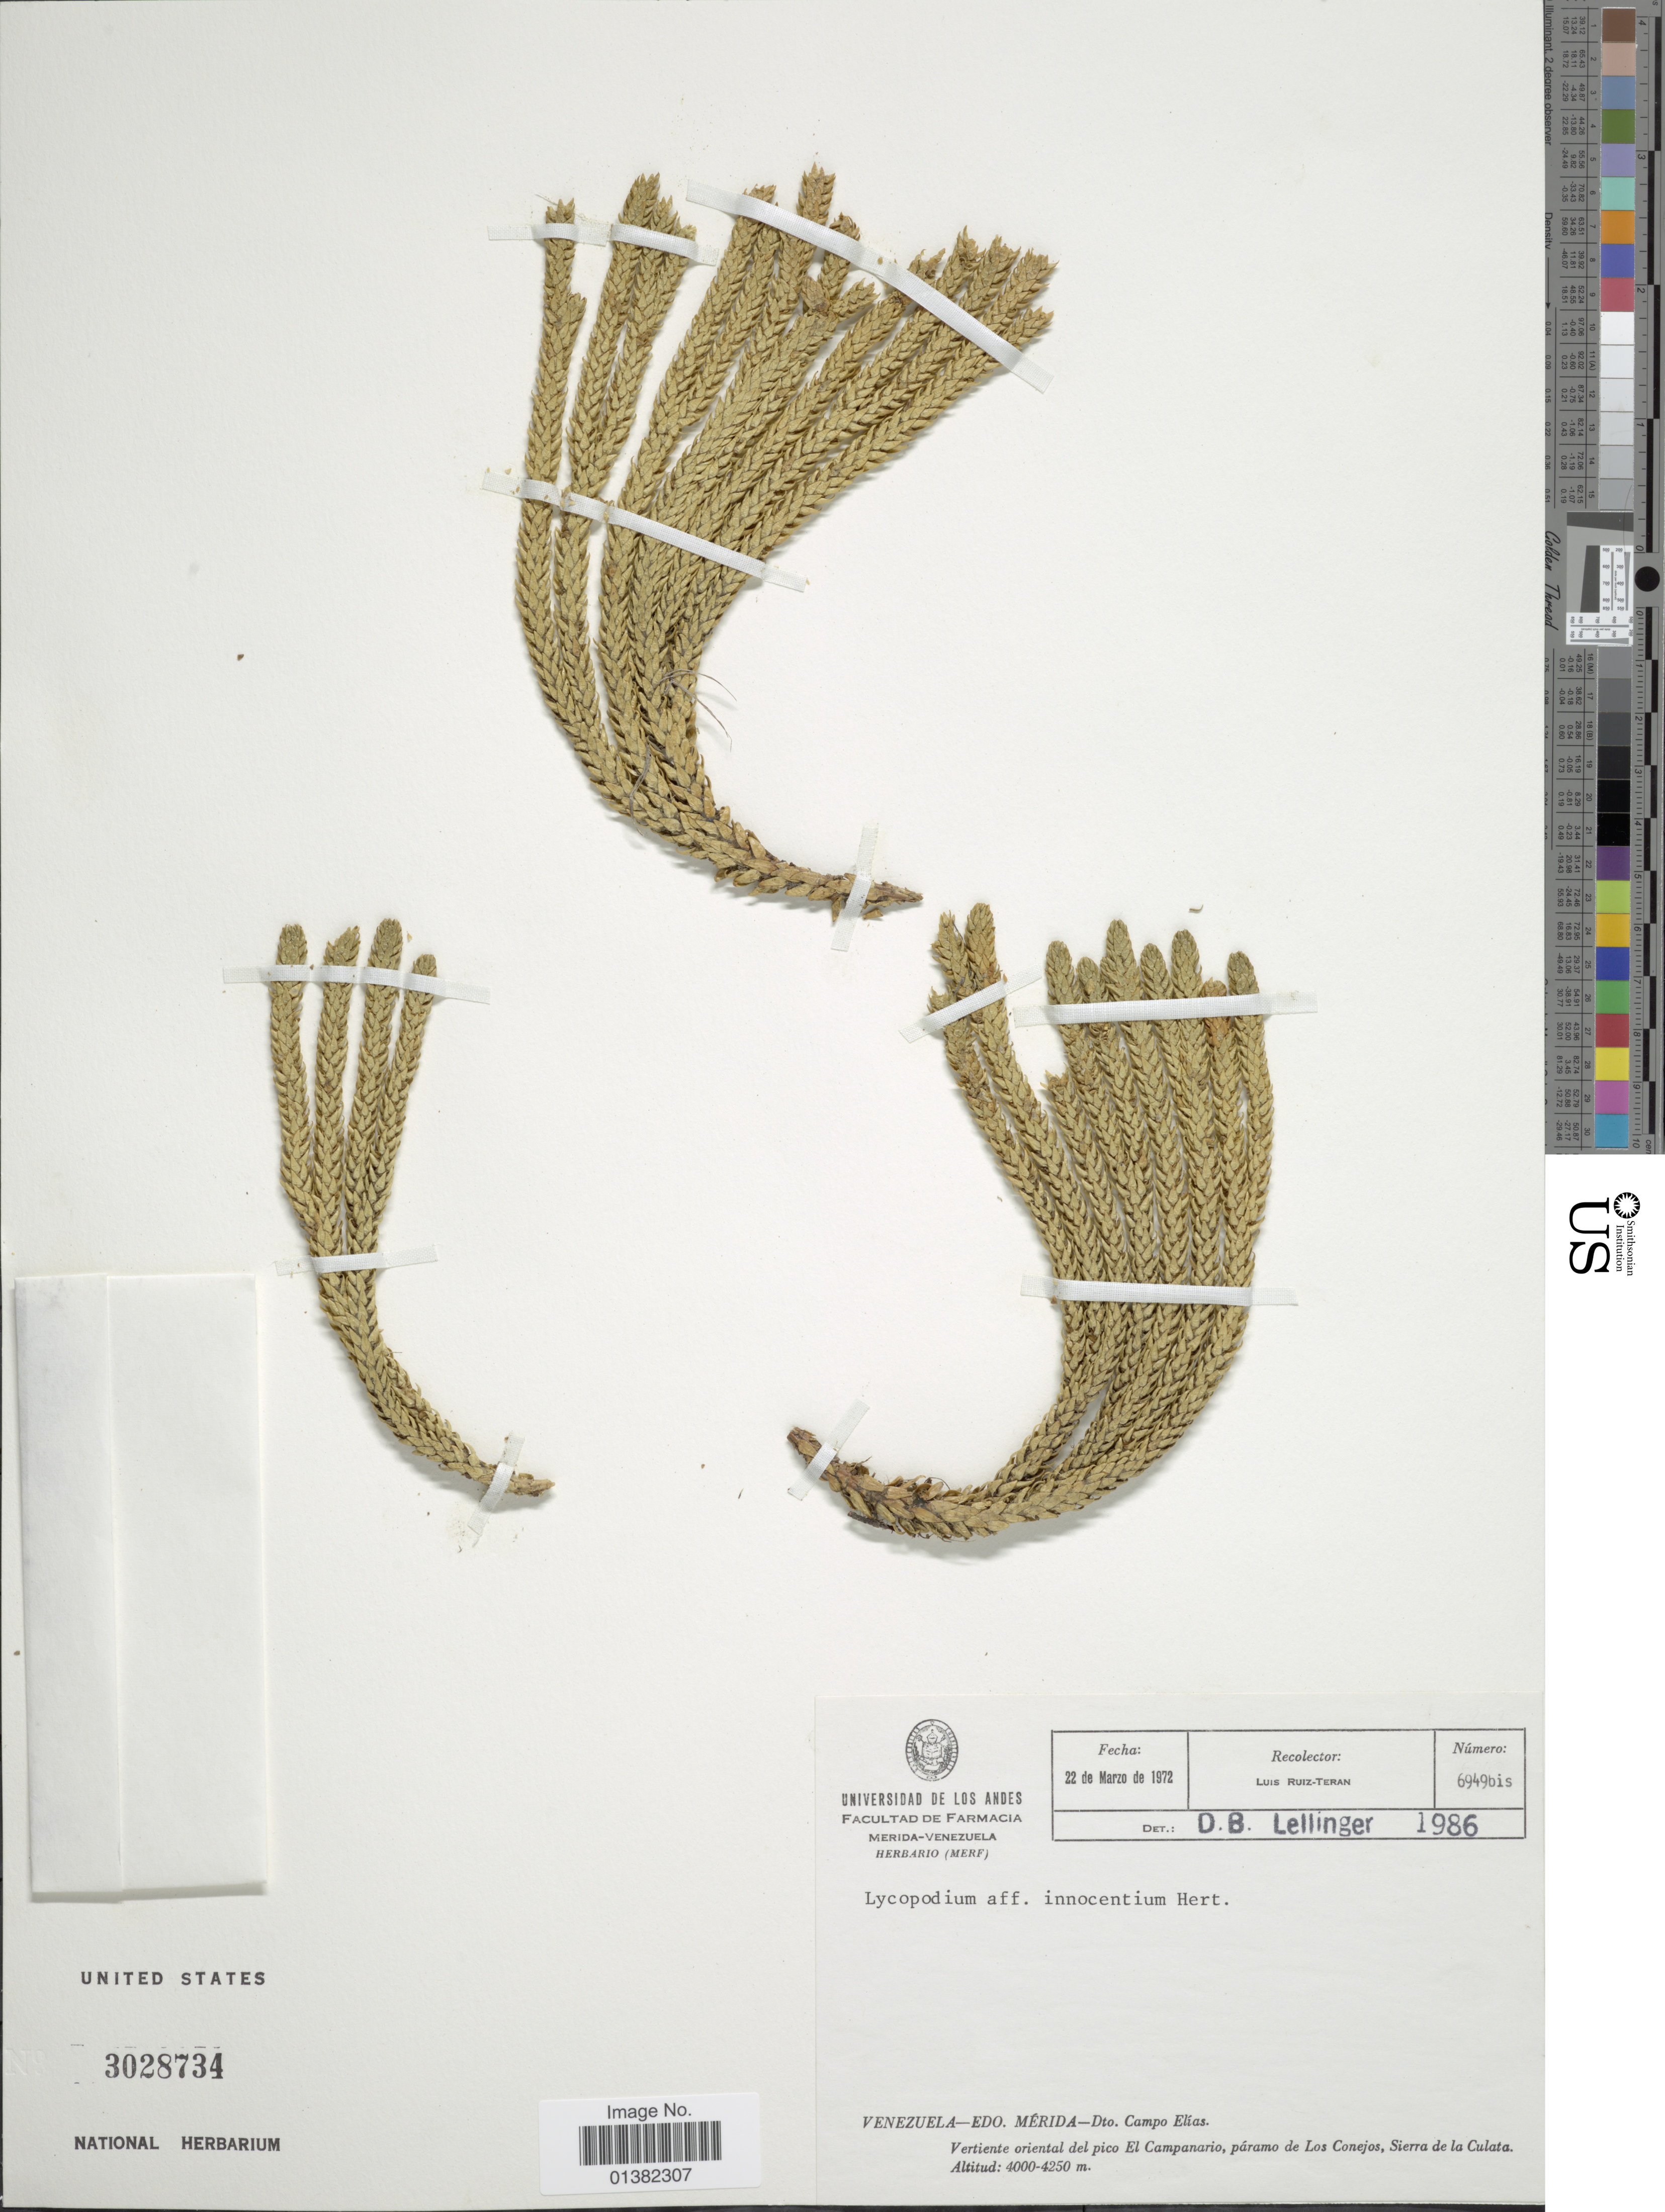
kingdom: Plantae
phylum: Tracheophyta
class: Lycopodiopsida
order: Lycopodiales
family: Lycopodiaceae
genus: Phlegmariurus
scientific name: Phlegmariurus innocentia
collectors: L. E. Ruíz-Terán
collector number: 6949bis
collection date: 1972-03-22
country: Venezuela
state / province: Mérida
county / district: Campo Elías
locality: Dto. Campo Elías. Vertiente oriental del pico El Campanario, páramo de Los Conejos, Sierra de la Culata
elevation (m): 4000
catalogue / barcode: US 3028434